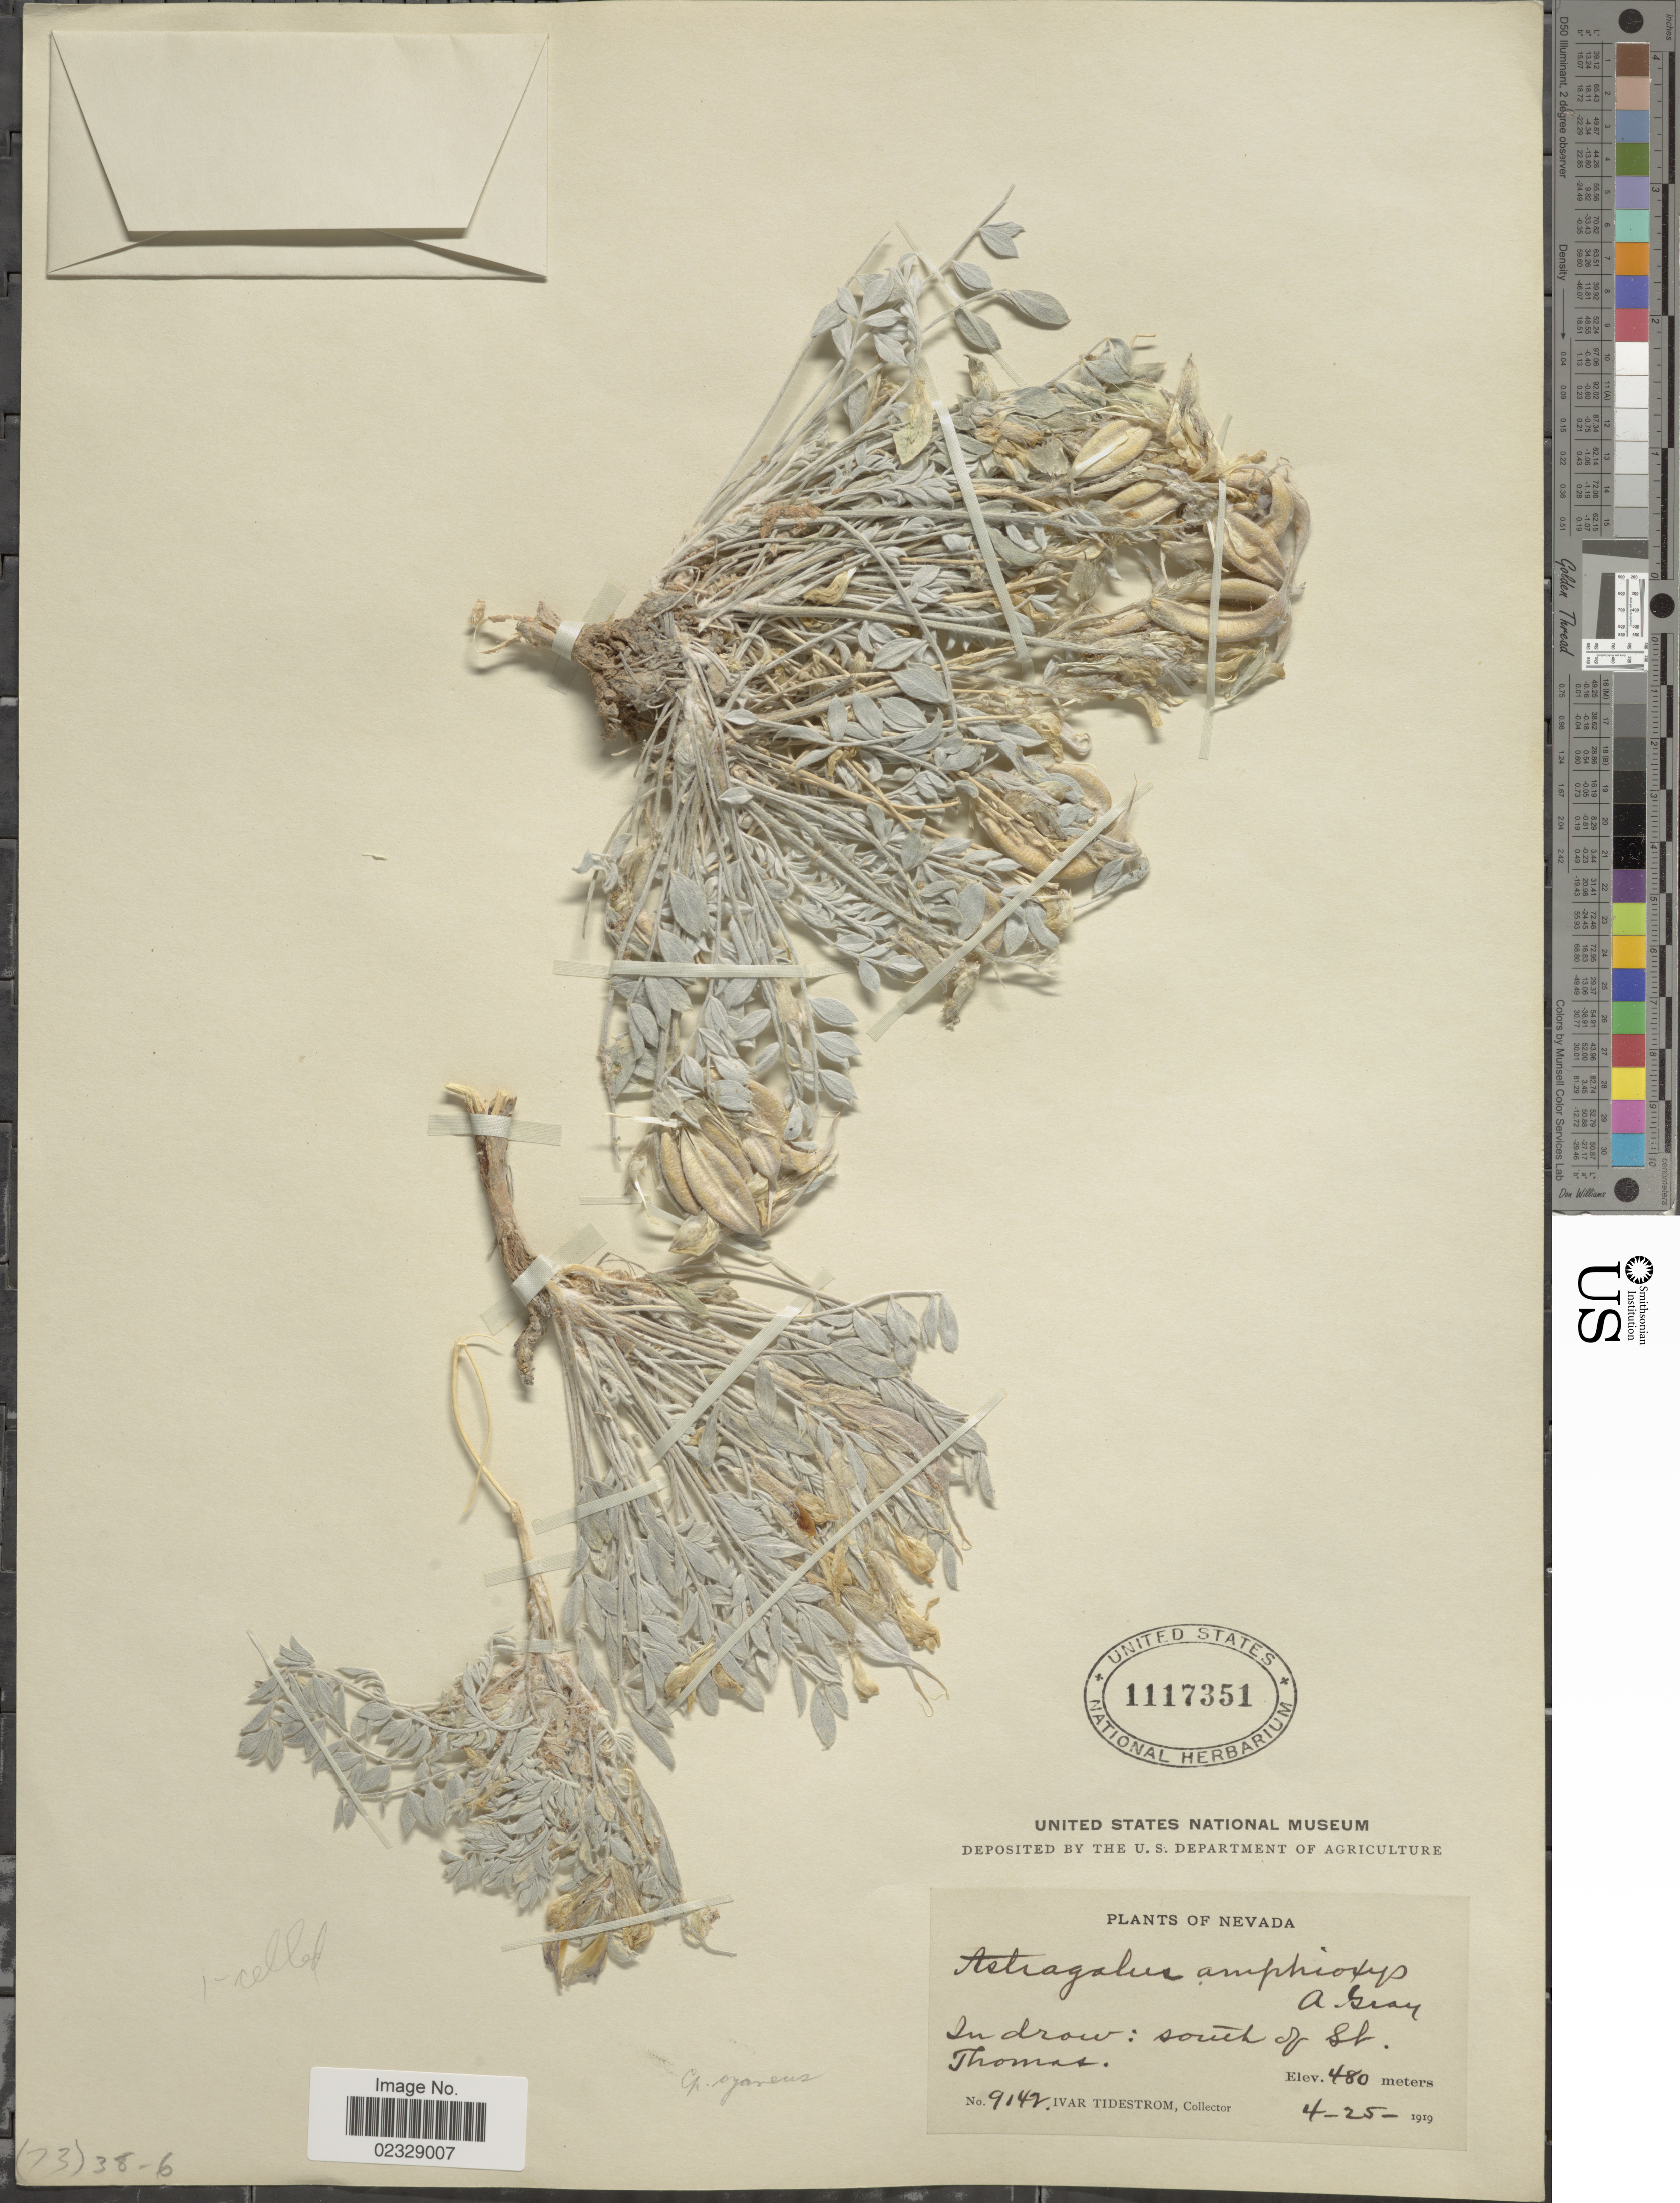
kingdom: Plantae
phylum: Tracheophyta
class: Magnoliopsida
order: Fabales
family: Fabaceae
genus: Astragalus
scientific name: Astragalus amphioxys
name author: A. Gray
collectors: I. F. Tidestrom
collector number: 9142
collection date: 1919-04-25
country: United States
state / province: Nevada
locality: In draw: south of St Thomas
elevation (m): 480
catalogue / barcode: US 1117351